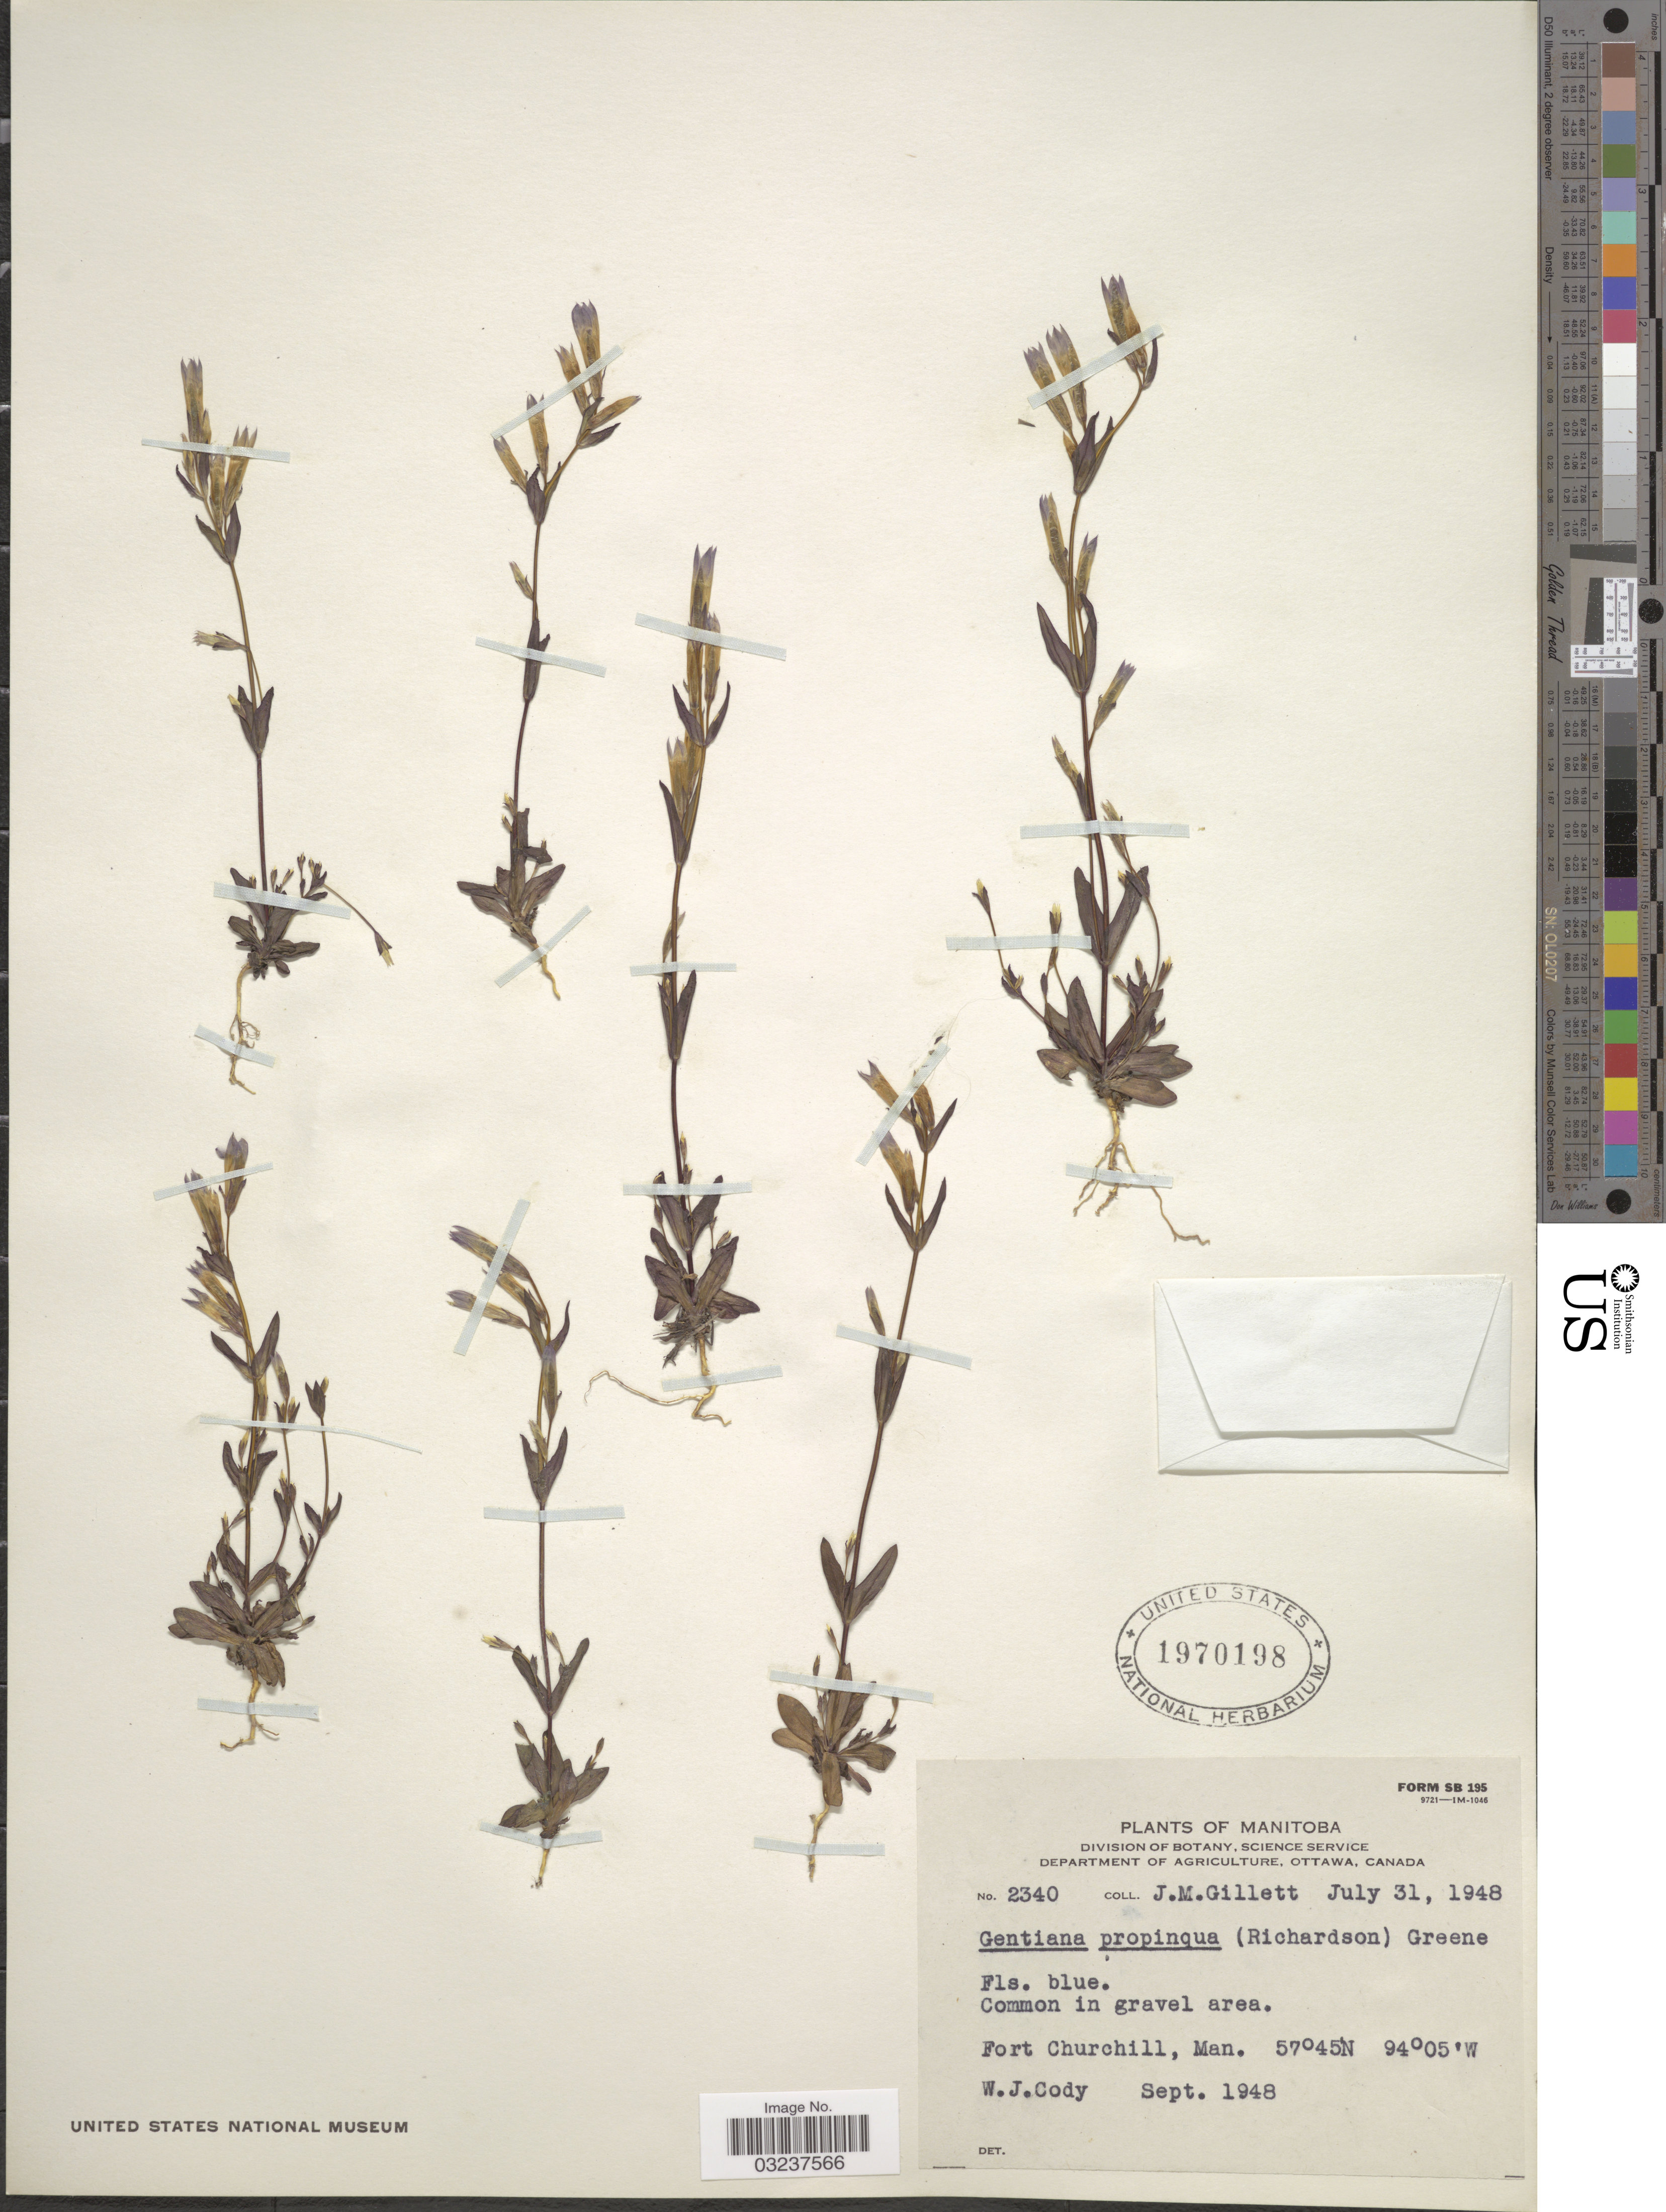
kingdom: Plantae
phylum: Tracheophyta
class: Magnoliopsida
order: Gentianales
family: Gentianaceae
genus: Gentianella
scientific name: Gentianella propinqua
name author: (Richardson) J.M. Gillett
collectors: J. M. Gillett & W. Cody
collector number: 2340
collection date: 1948-07-31/1948-09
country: Canada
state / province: Manitoba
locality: Fort Churchill, Man.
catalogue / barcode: US 1970198